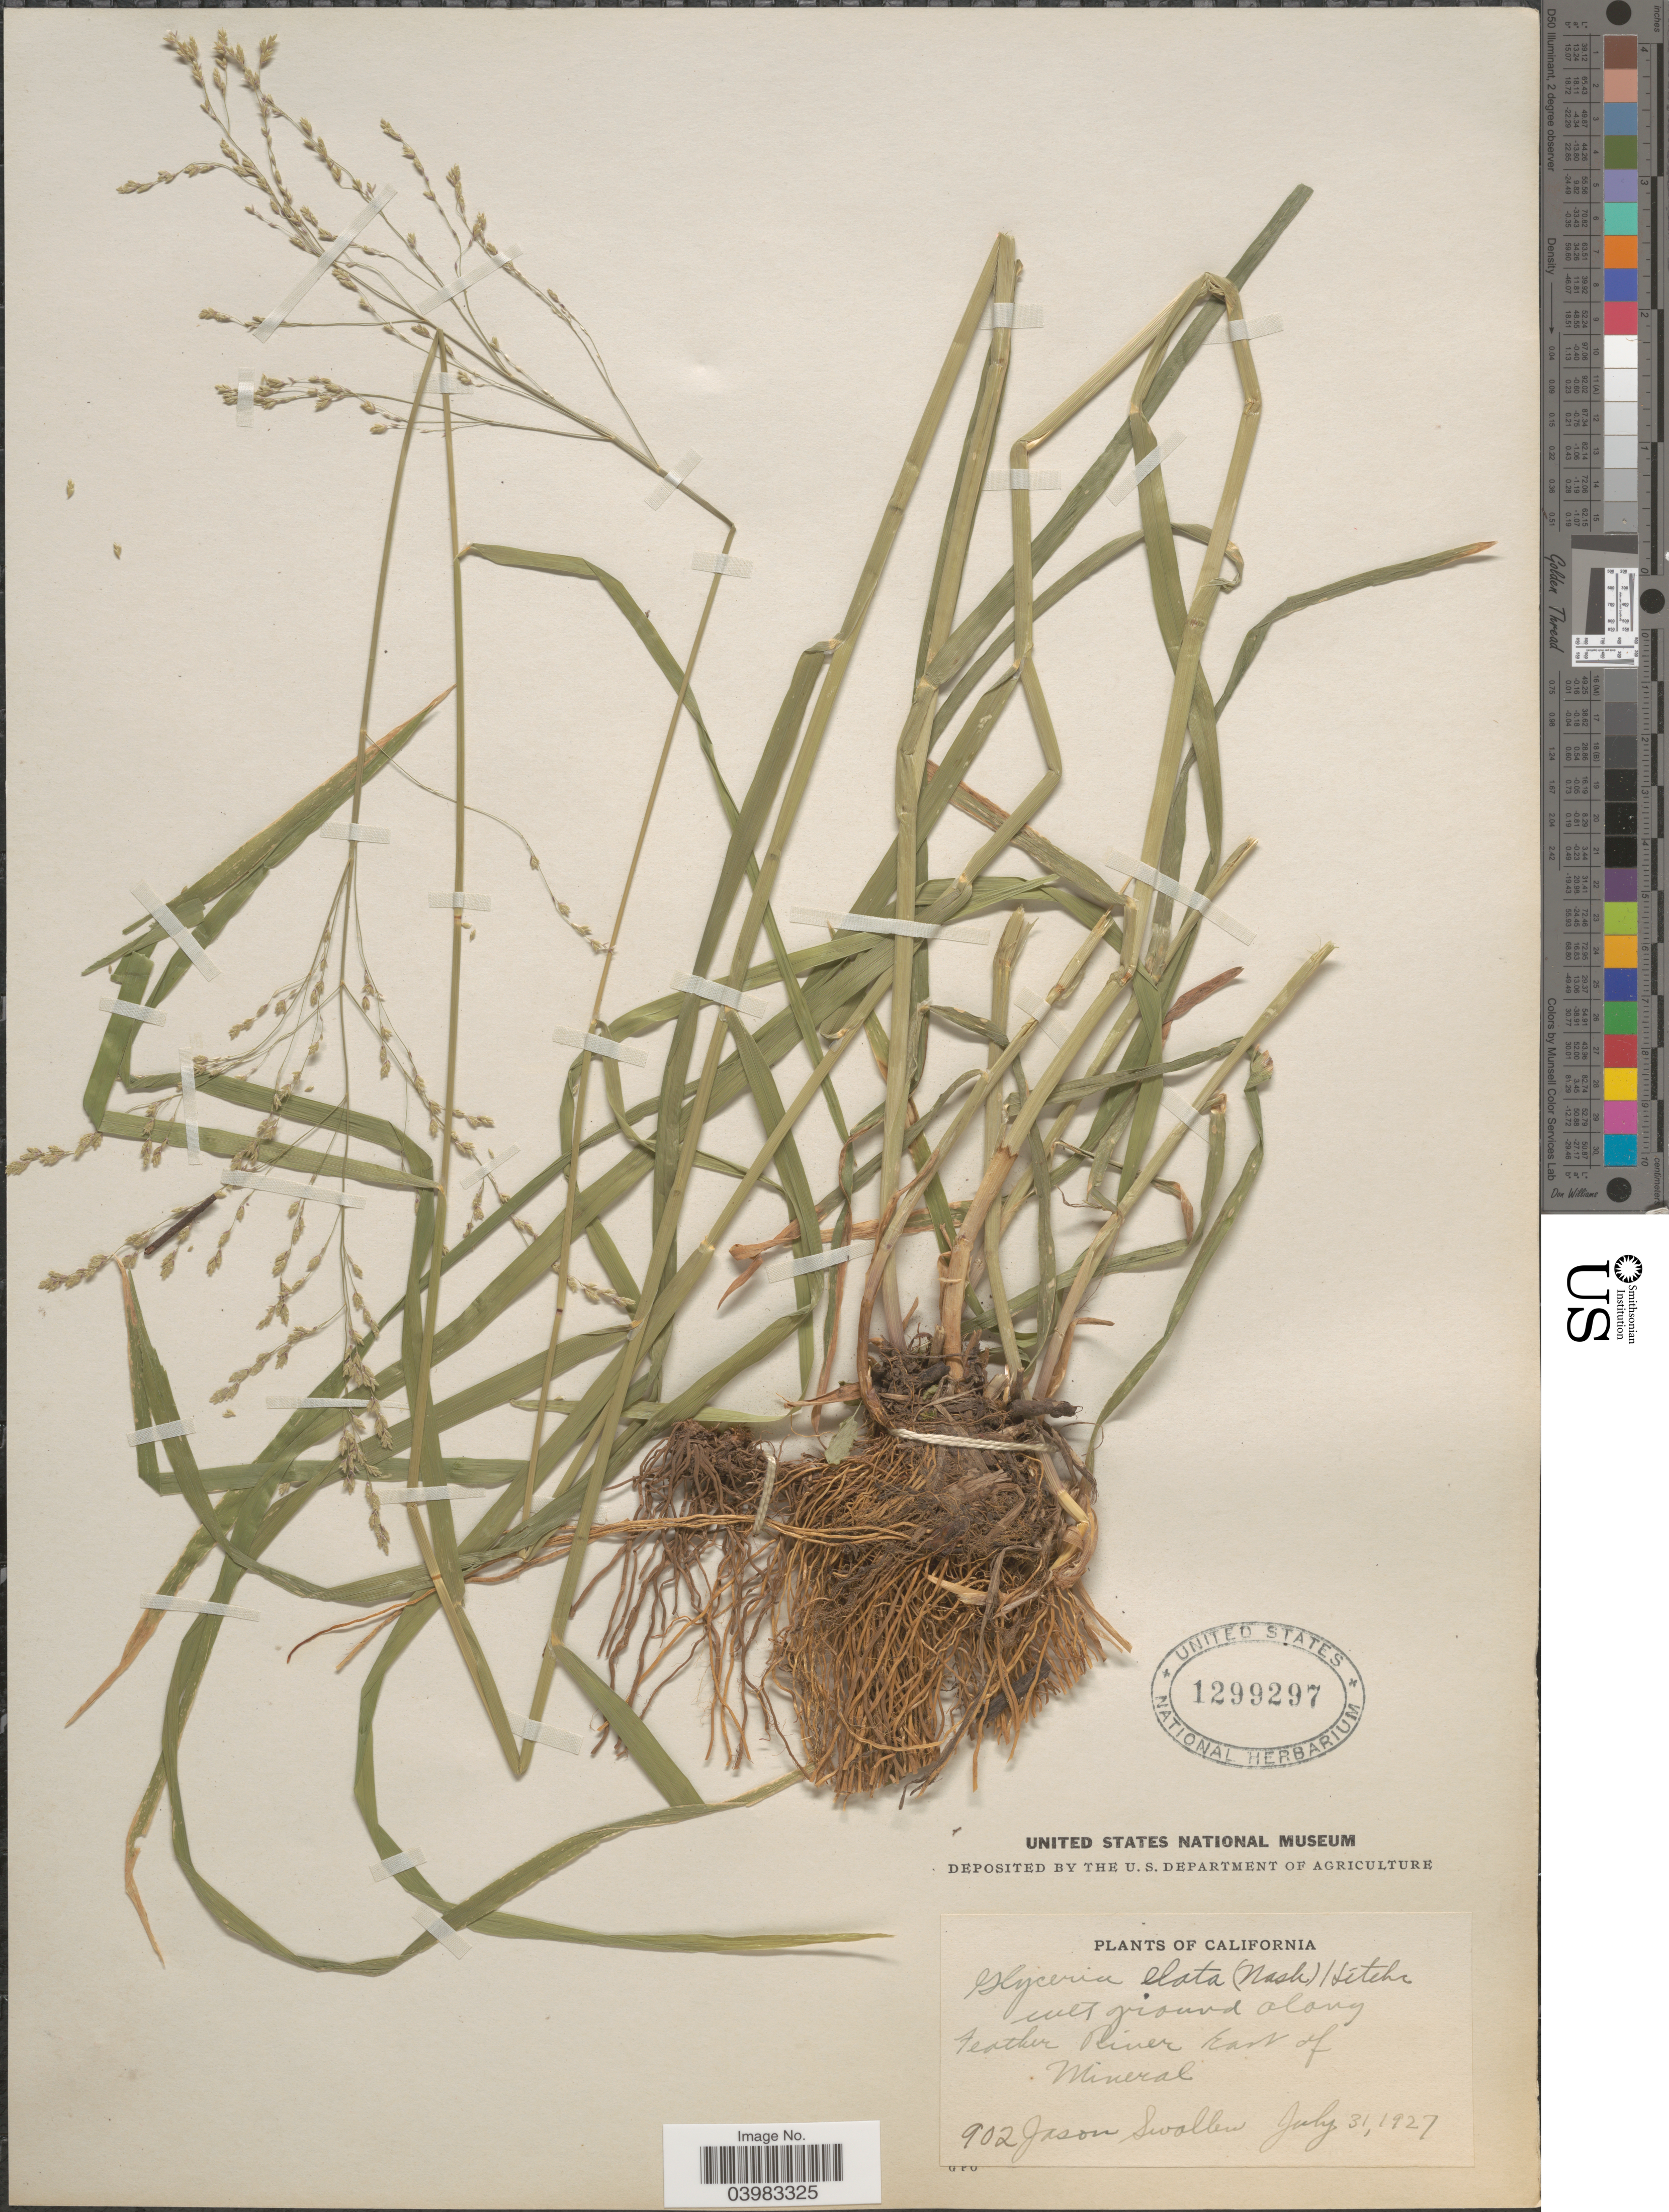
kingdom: Plantae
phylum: Tracheophyta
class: Liliopsida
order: Poales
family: Poaceae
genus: Glyceria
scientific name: Glyceria elata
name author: (Nash) M.E. Jones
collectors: J. R. Swallen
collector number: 902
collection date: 1927-07-31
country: United States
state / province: California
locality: Along Feather River East of Mineral.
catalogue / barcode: US 1299297